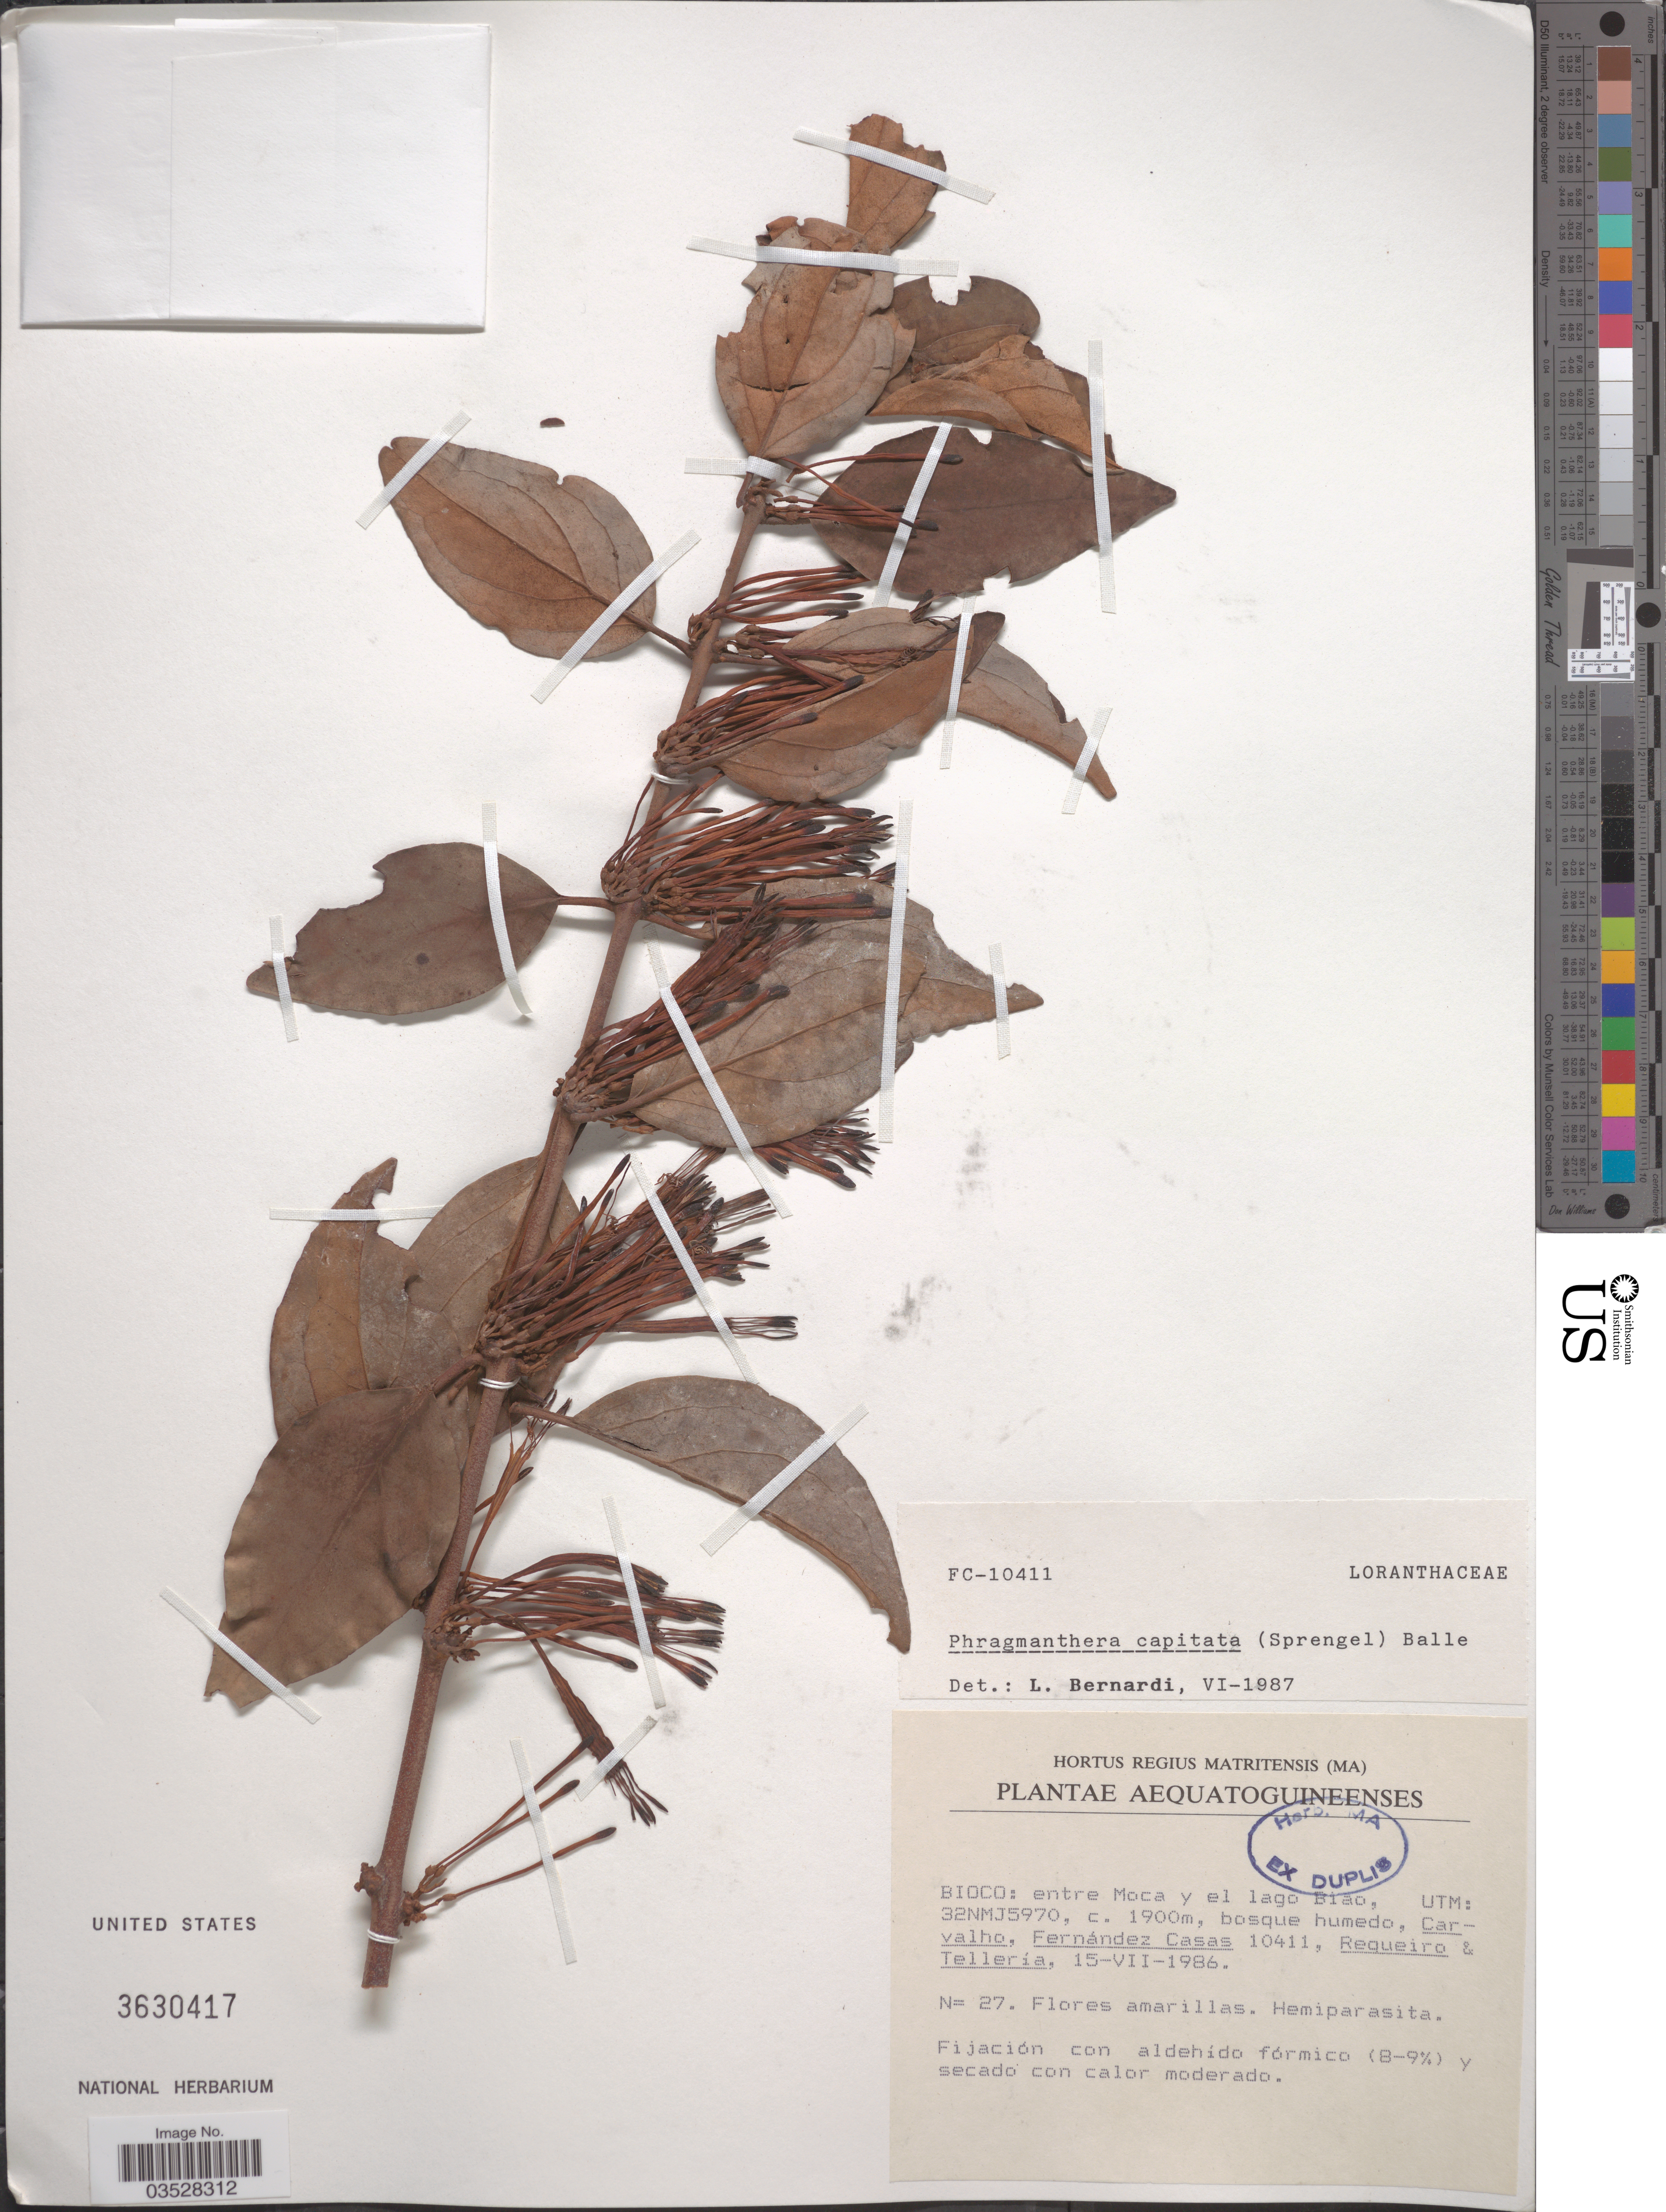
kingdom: Plantae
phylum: Tracheophyta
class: Magnoliopsida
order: Santalales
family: Loranthaceae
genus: Phragmanthera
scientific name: Phragmanthera capitata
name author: (Spreng.) Balle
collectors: Carvalho, --, F. Casas, Requeiro, -- & -. Telleria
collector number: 10411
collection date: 1986-07-15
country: Equatorial Guinea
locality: Bioco: entre Moca y el lago Biao, UTM: 32NMJ5970.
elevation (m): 1900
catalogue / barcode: US 3630417